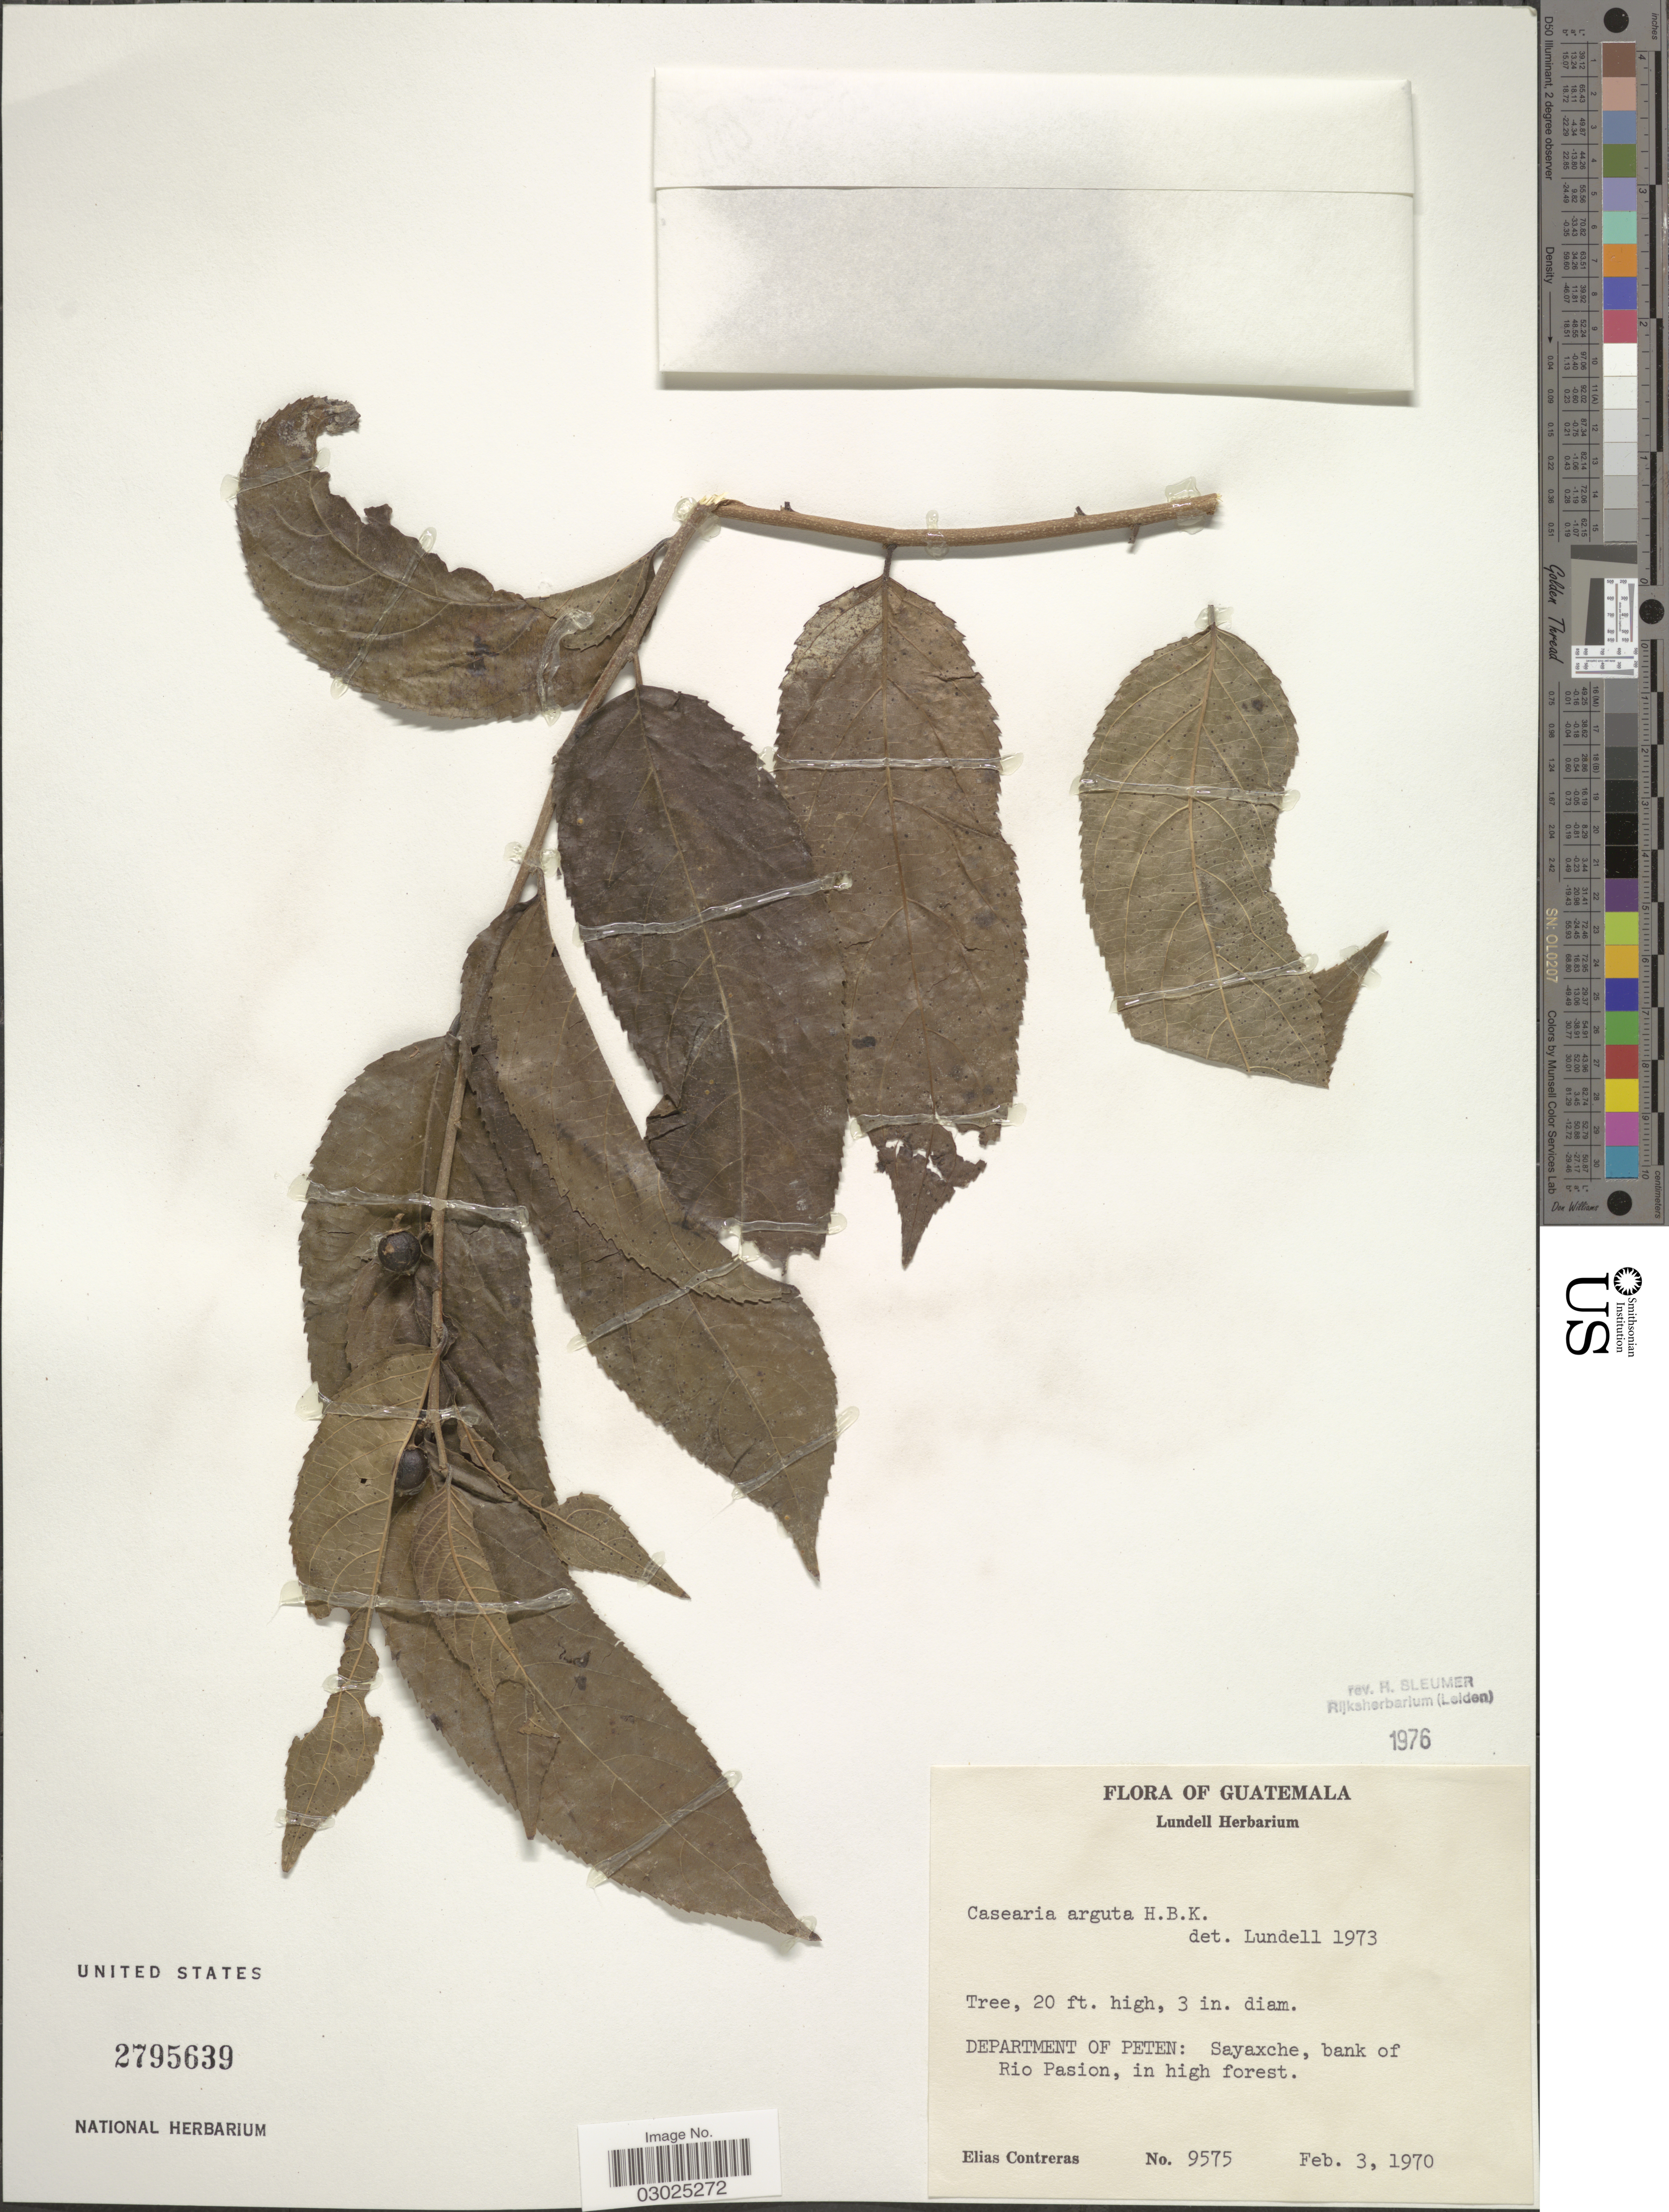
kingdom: Plantae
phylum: Tracheophyta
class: Magnoliopsida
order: Malpighiales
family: Salicaceae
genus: Casearia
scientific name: Casearia arguta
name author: Kunth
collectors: E. Contreras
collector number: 9575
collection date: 1970-02-03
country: Guatemala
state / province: El Petén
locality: Department of Peten: Sayaxche, bank of Rio Pasion.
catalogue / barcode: US 2795639